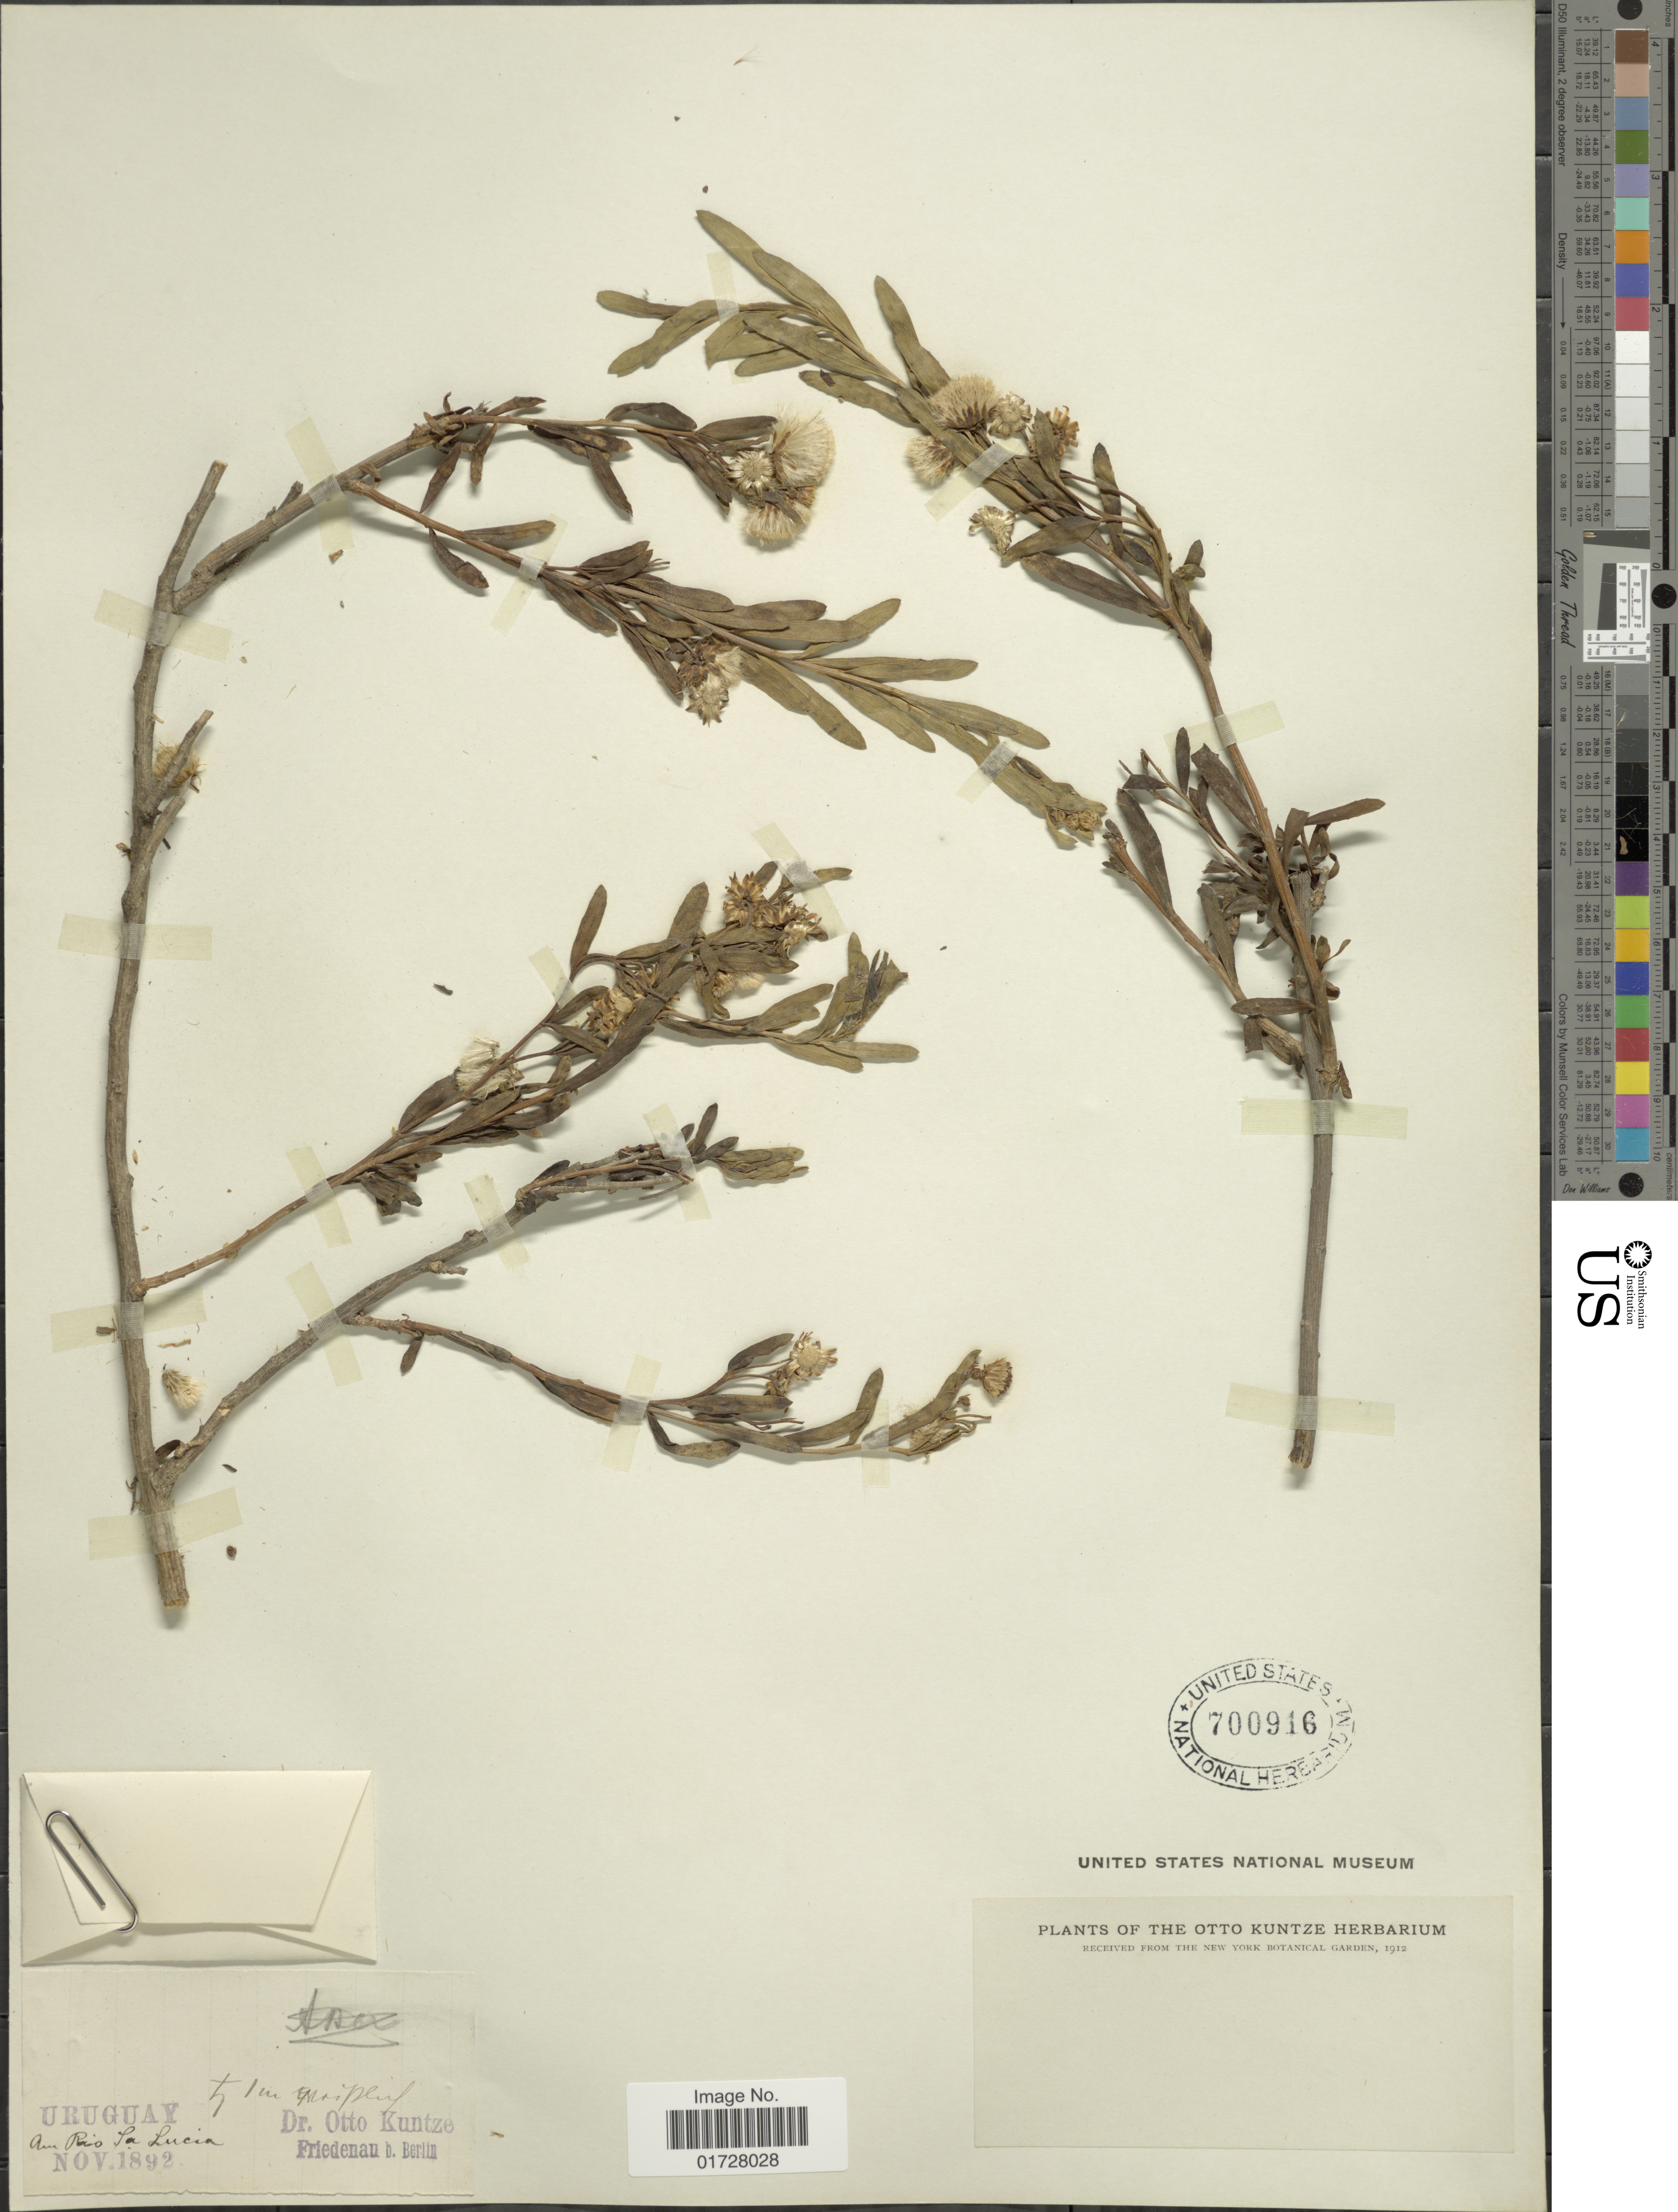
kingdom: Plantae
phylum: Tracheophyta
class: Magnoliopsida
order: Asterales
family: Asteraceae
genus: Baccharis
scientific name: Baccharis sp.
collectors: C.E.O. Kuntze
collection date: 1892-11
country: Uruguay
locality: Am Rio Sa. Lucia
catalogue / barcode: US 700916